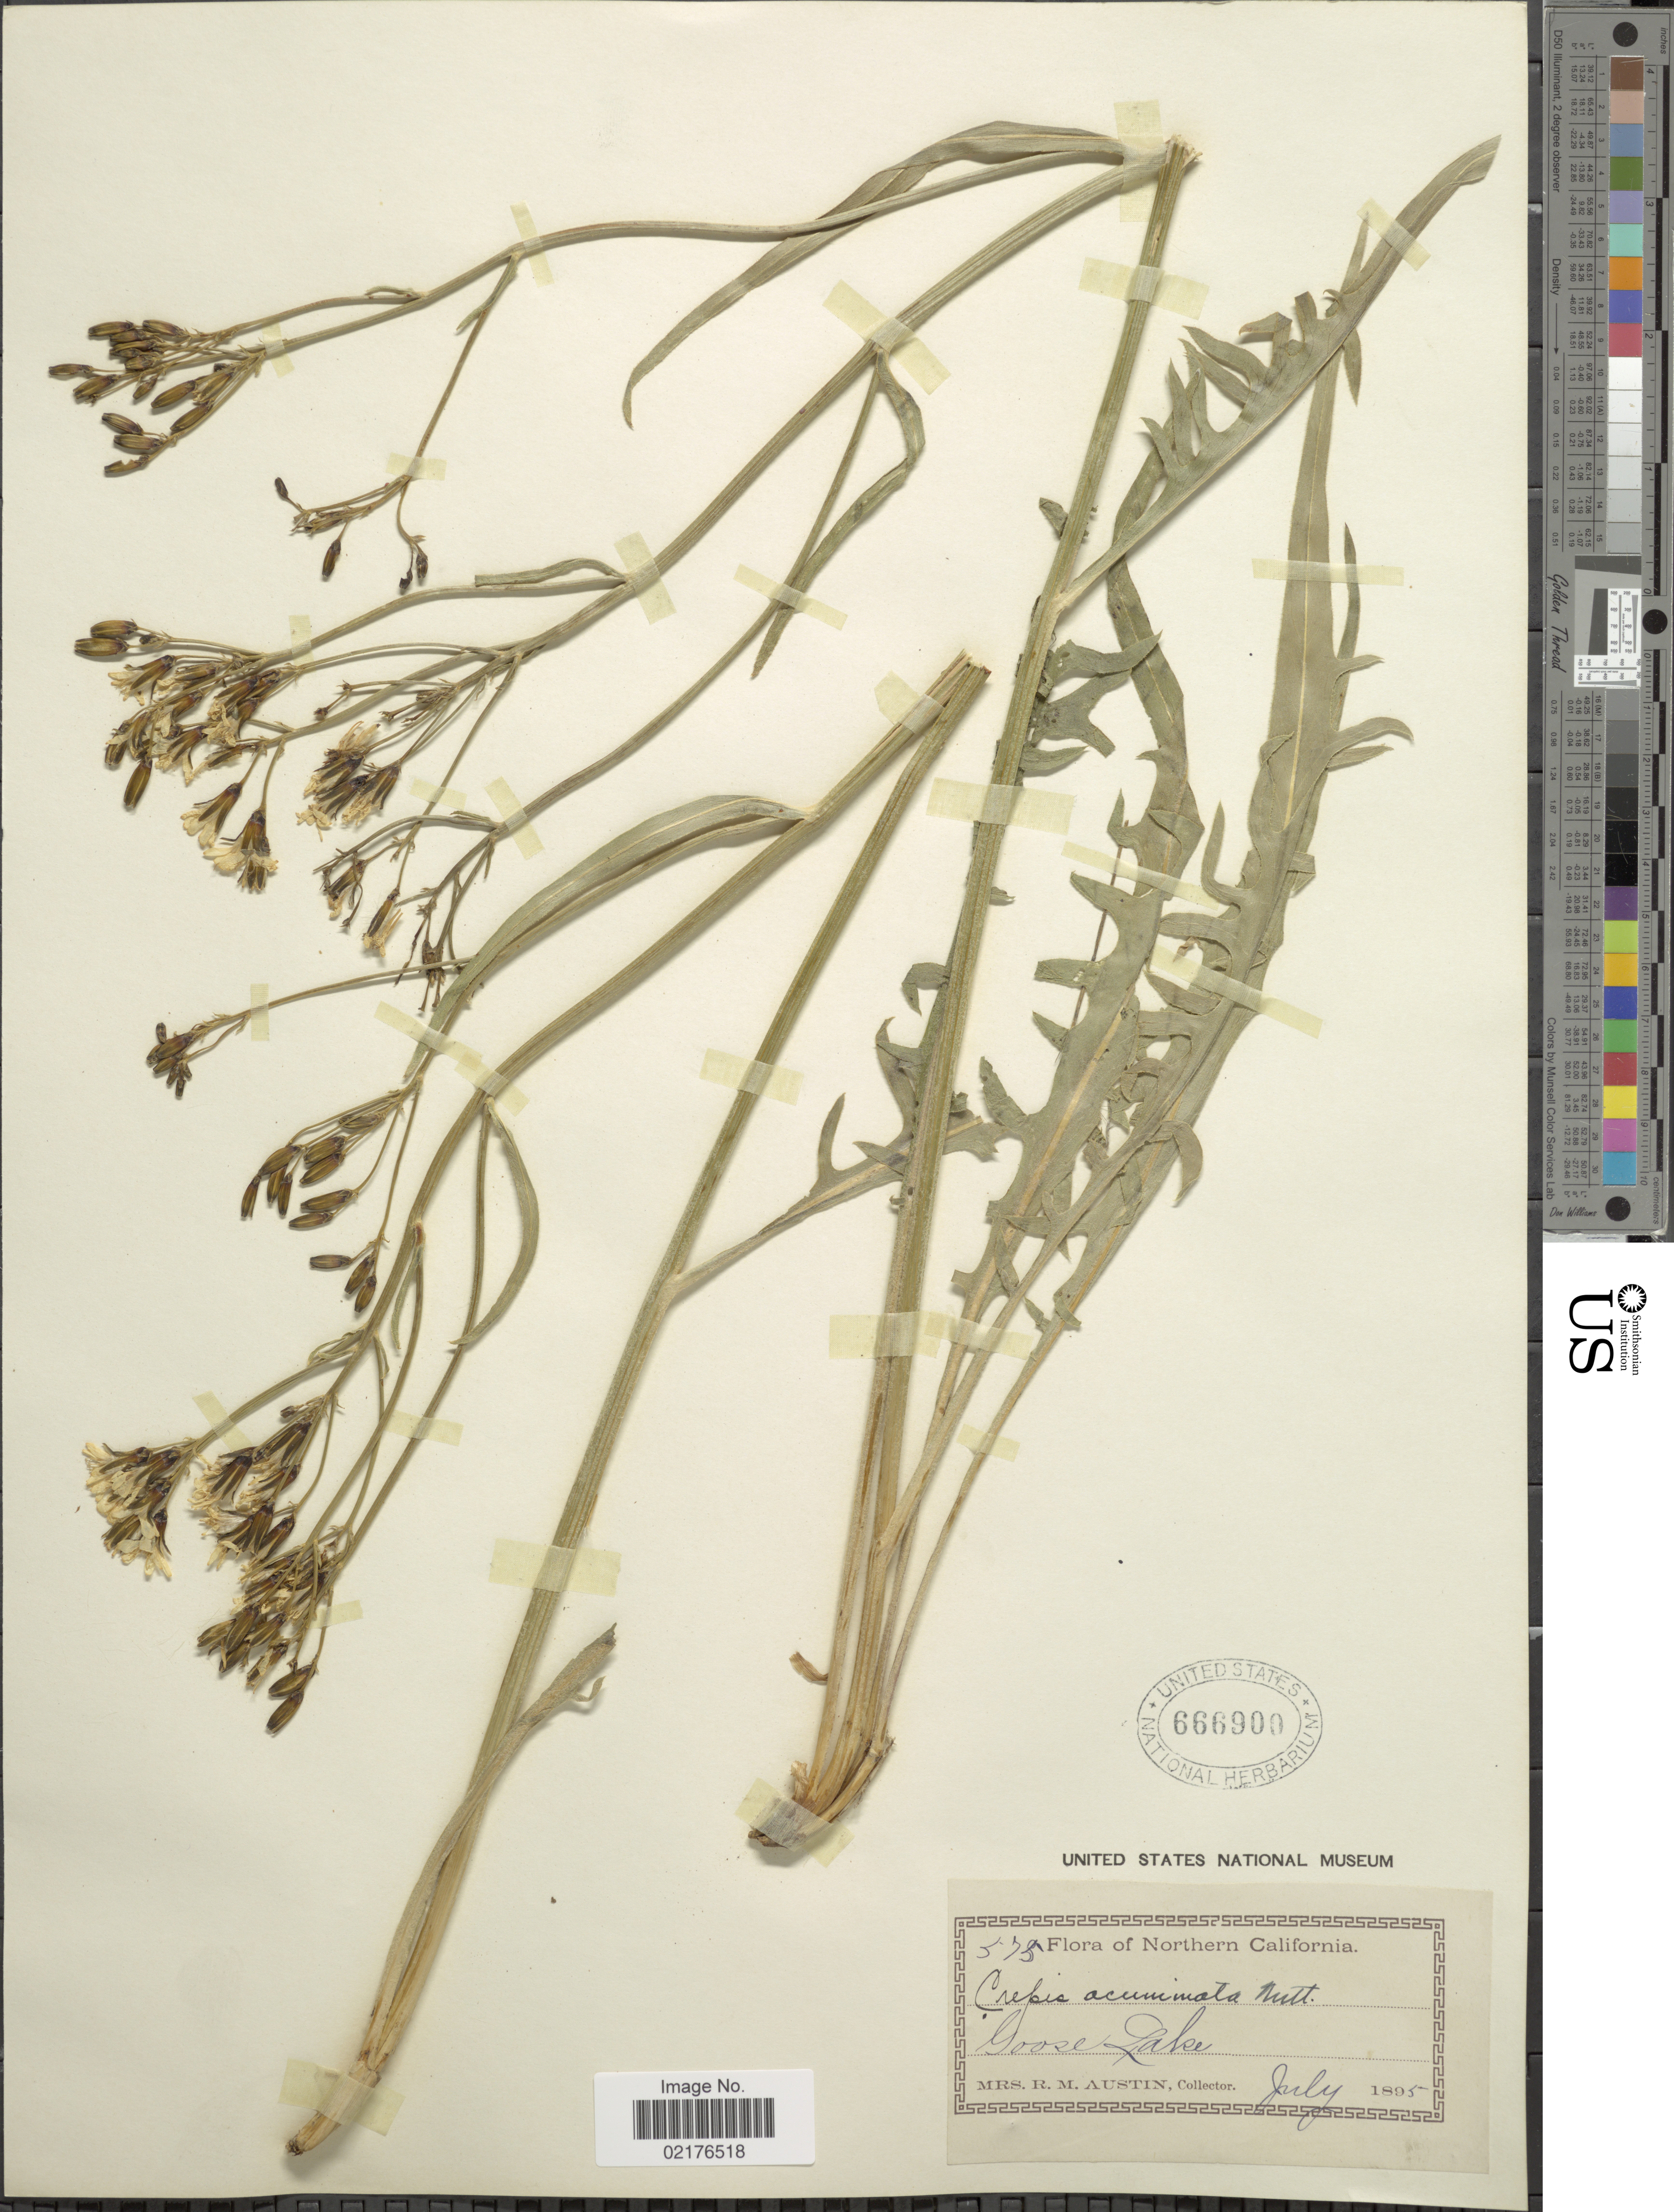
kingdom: Plantae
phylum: Tracheophyta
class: Magnoliopsida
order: Asterales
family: Asteraceae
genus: Crepis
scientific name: Crepis acuminata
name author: Nutt.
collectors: R. Austin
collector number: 575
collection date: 1895-07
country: United States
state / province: California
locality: Northern California, Goose Lake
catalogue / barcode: US 666900